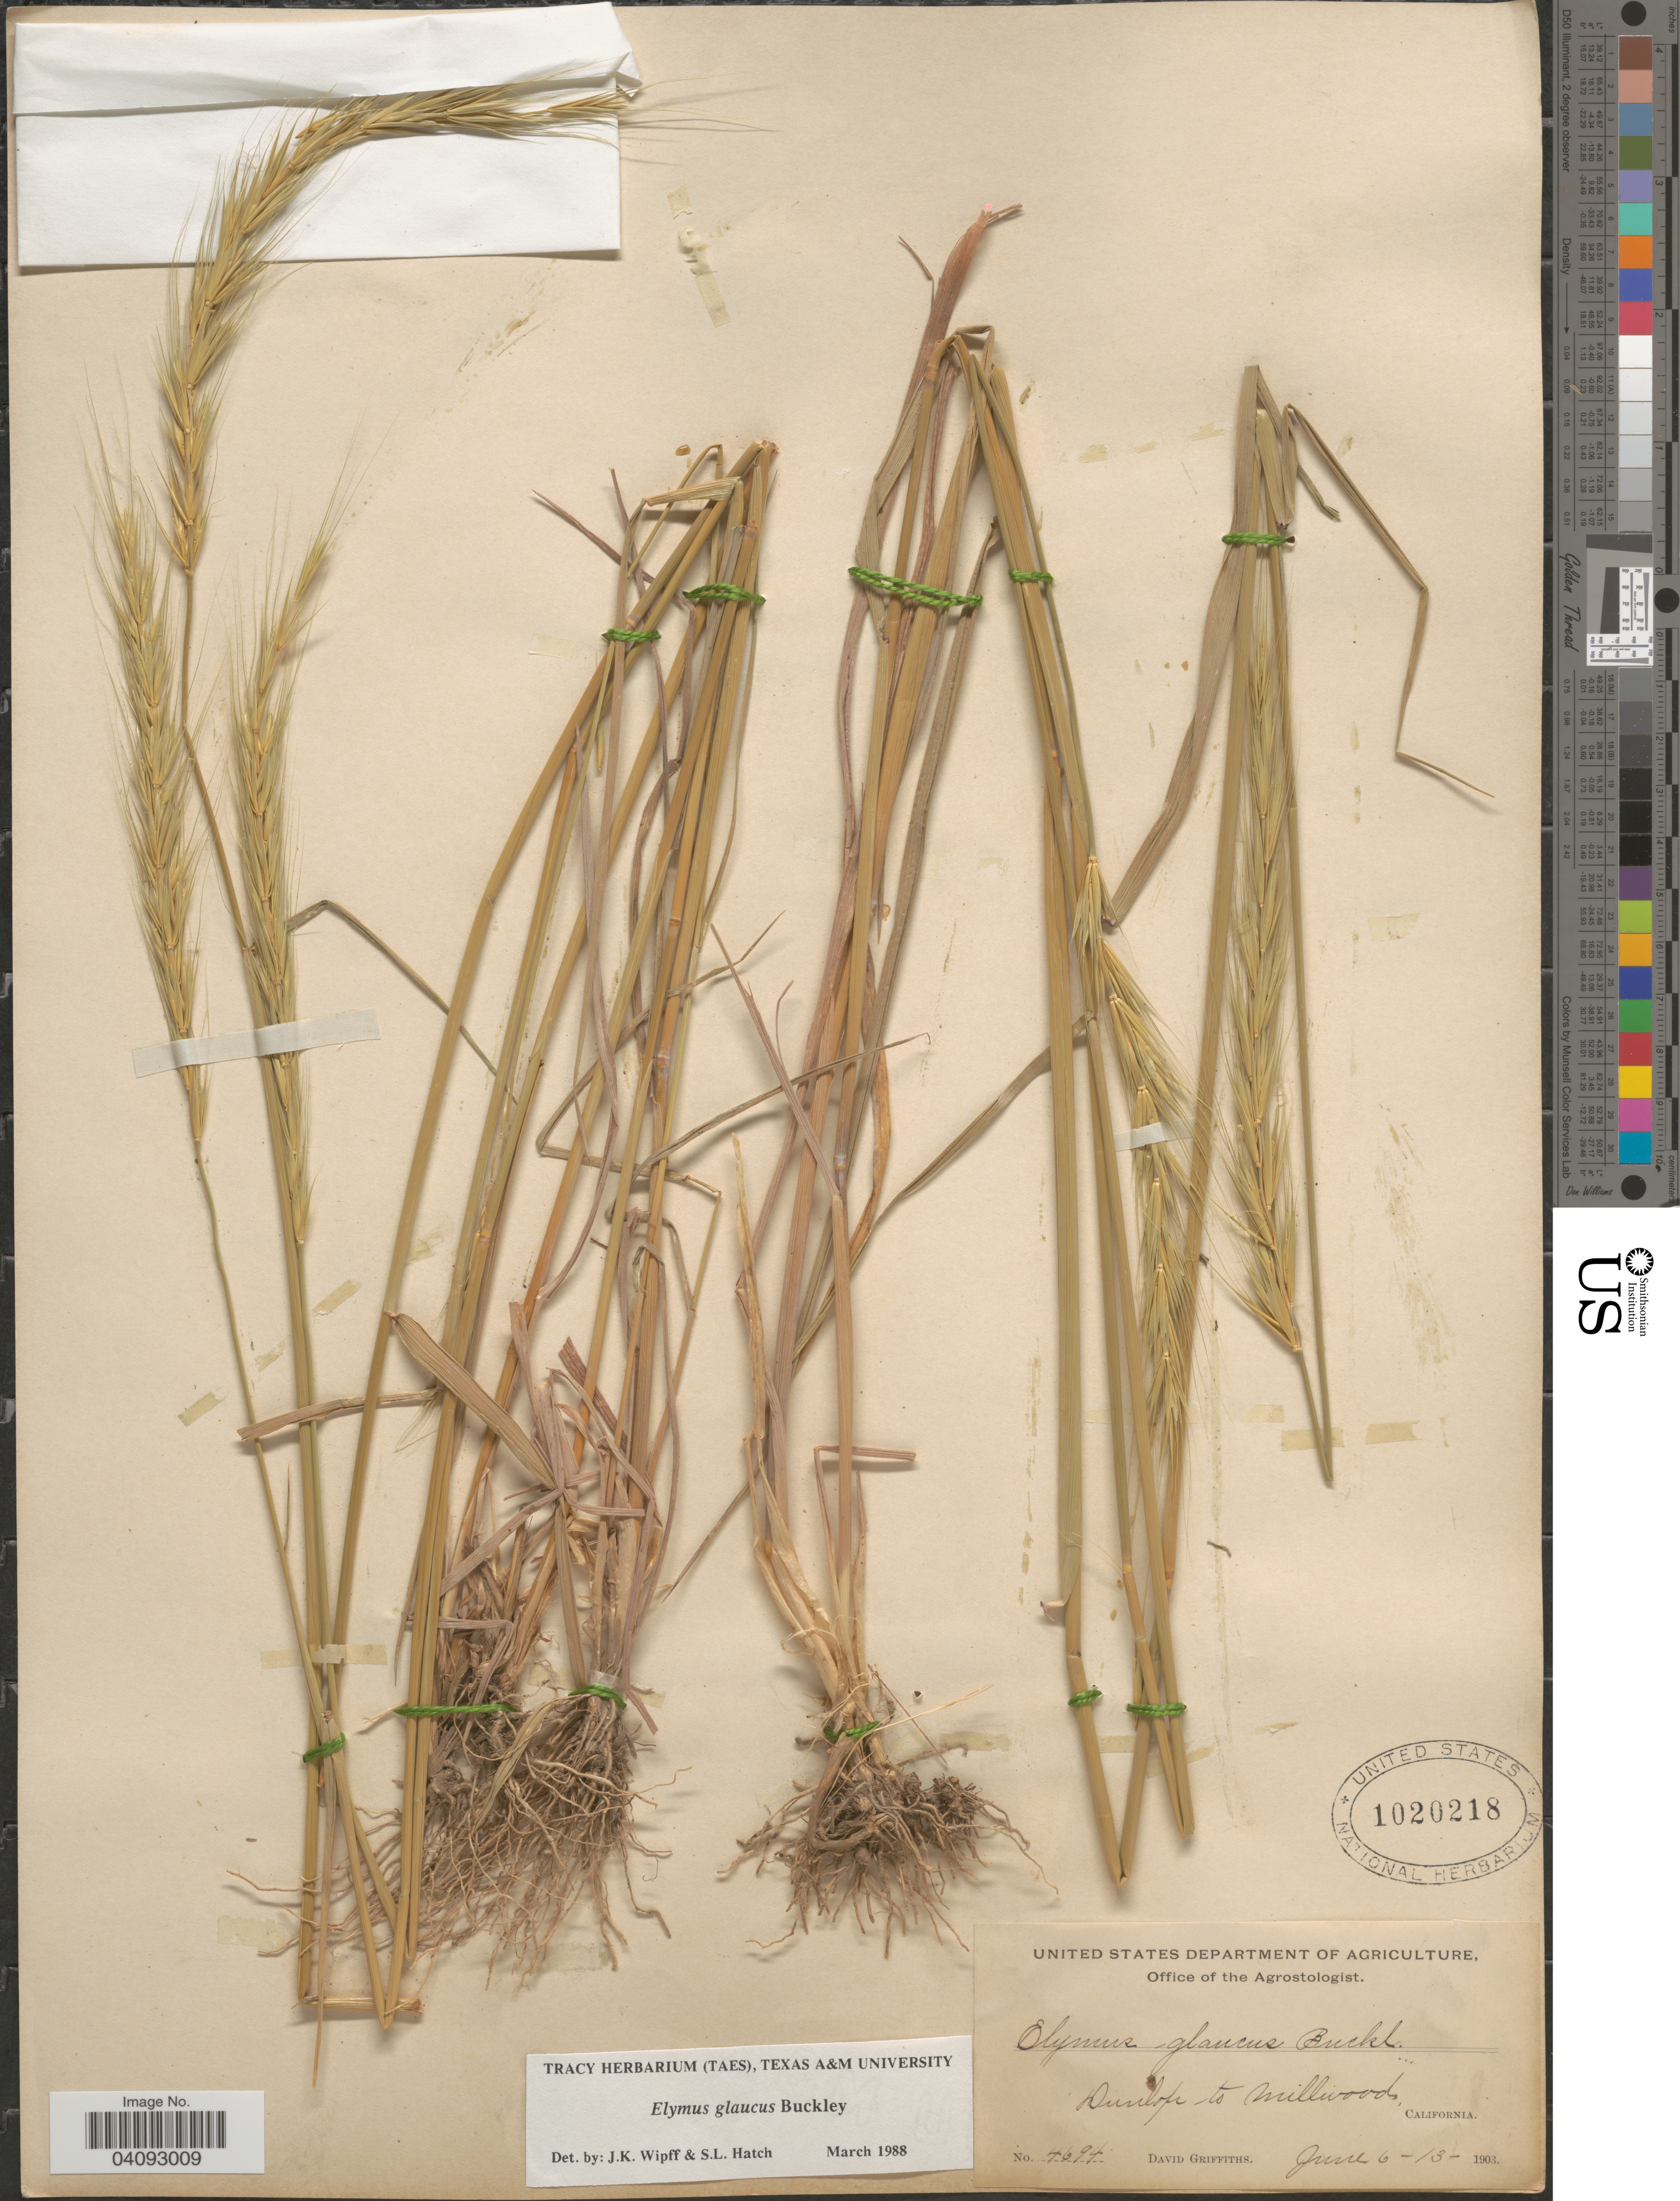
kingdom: Plantae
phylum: Tracheophyta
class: Liliopsida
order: Poales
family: Poaceae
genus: Elymus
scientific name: Elymus glaucus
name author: Buckley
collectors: D. Griffiths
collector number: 4694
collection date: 1903-06-06/1903-06-13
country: United States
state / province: California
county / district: Fresno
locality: Dunlop to Millwood.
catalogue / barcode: US 1020218